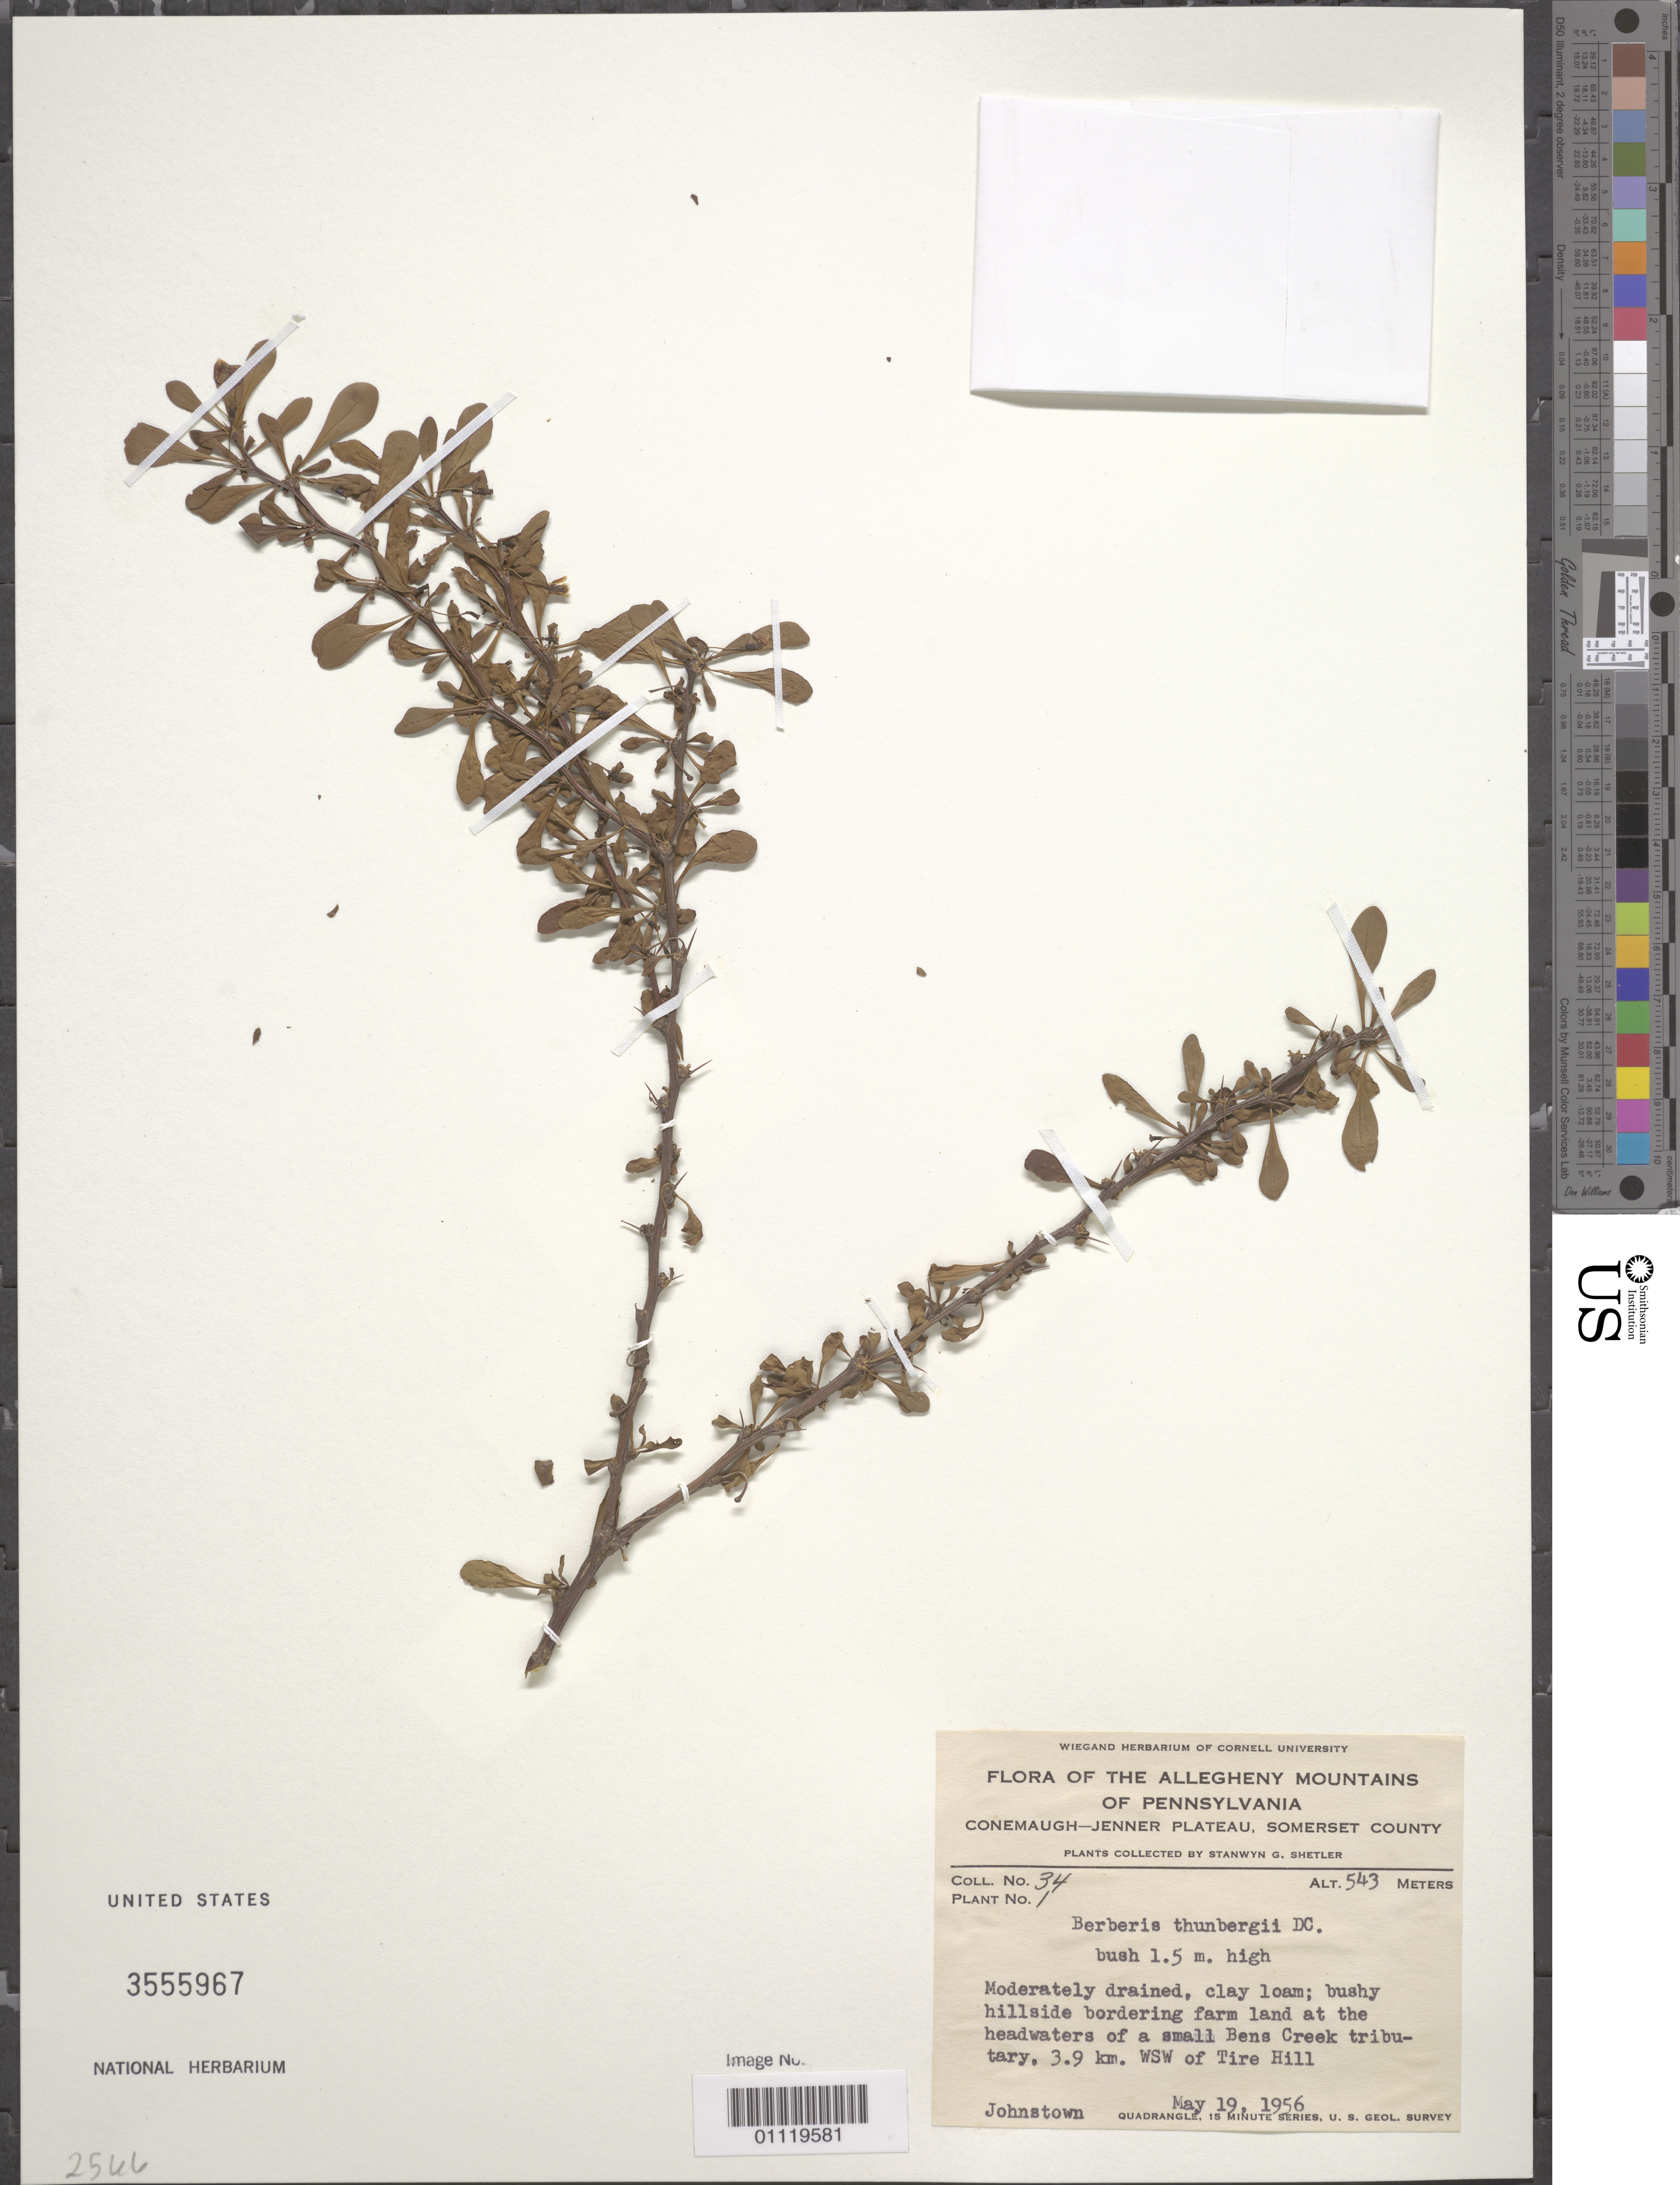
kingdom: Plantae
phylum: Tracheophyta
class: Magnoliopsida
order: Ranunculales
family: Berberidaceae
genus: Berberis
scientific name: Berberis sp.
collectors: S. Shetler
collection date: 1956-05-19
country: United States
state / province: Pennsylvania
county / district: Somerset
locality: Allegheny Mountains, Conemaugh-Jenner Plateau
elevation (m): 543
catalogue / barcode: US 3555967